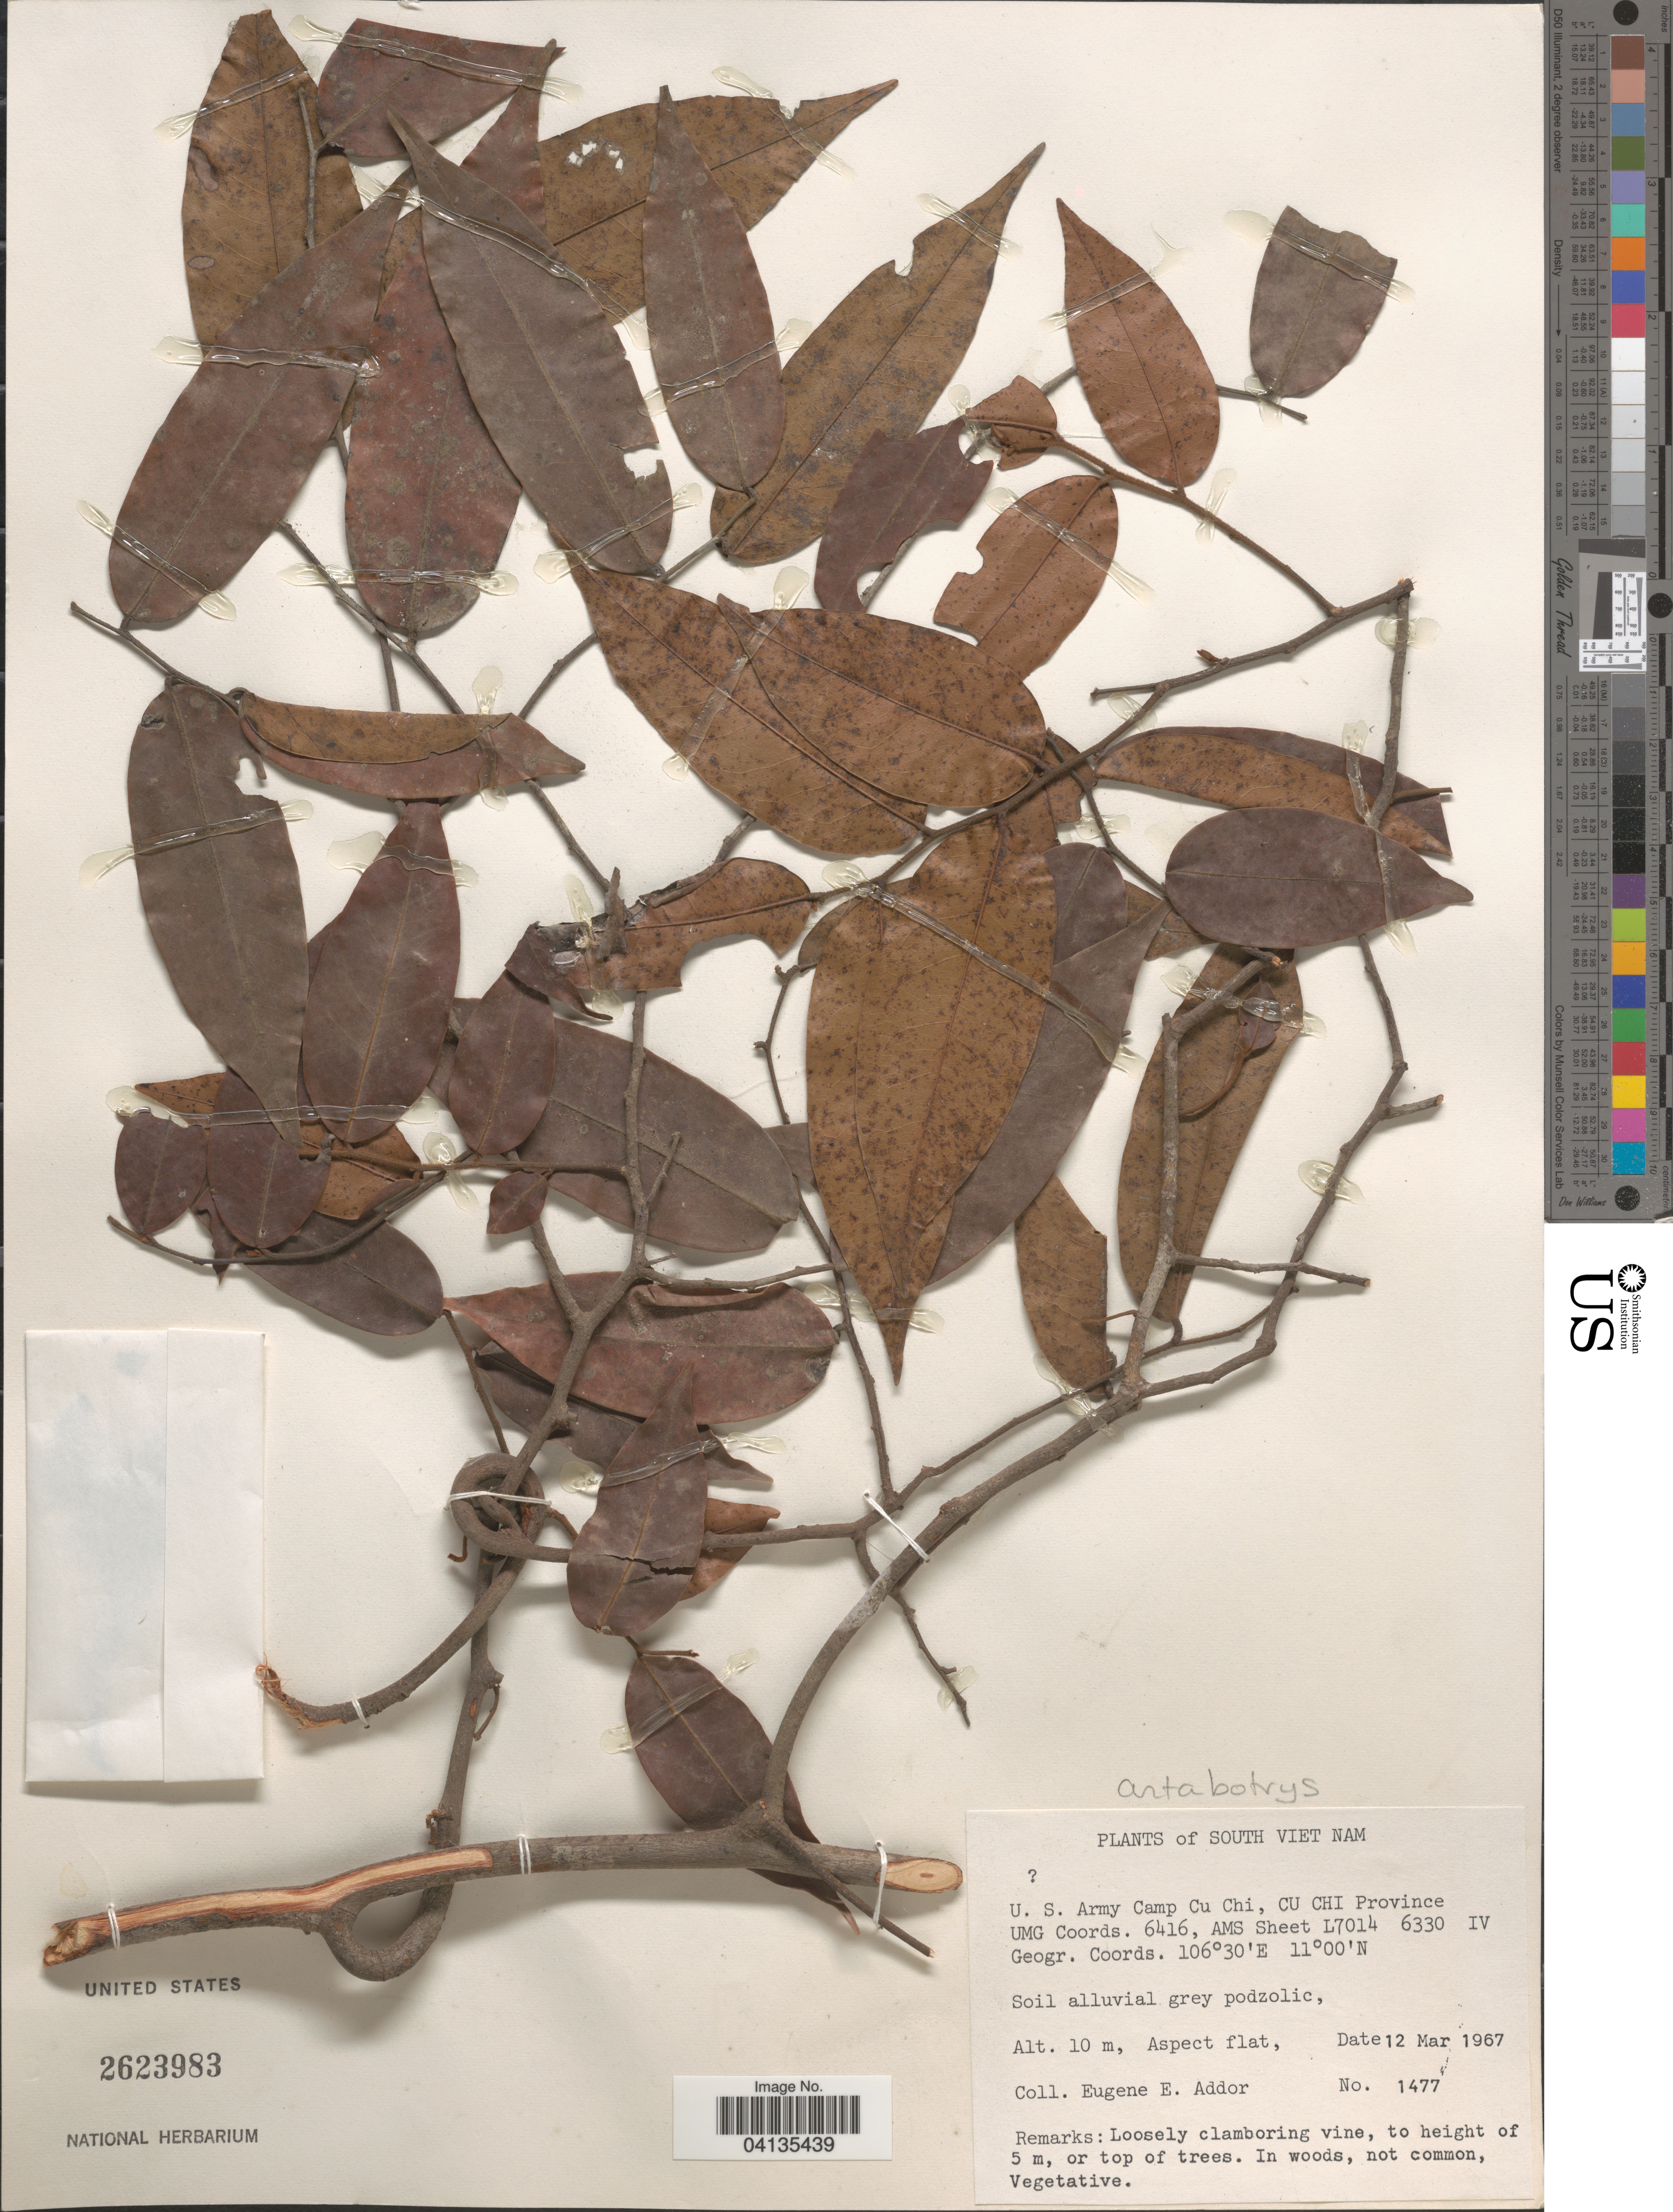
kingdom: Plantae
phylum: Tracheophyta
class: Magnoliopsida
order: Magnoliales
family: Annonaceae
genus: Artabotrys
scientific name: Artabotrys sp.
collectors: E. E. Addor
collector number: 1477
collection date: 1967-03-12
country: Vietnam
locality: South Viet nam. U. S. Army Camp Cu Chi, Cu Chi Province. UMG Coords. 6416, AMS Sheet L7014 6330 IV.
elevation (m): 10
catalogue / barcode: US 2623983